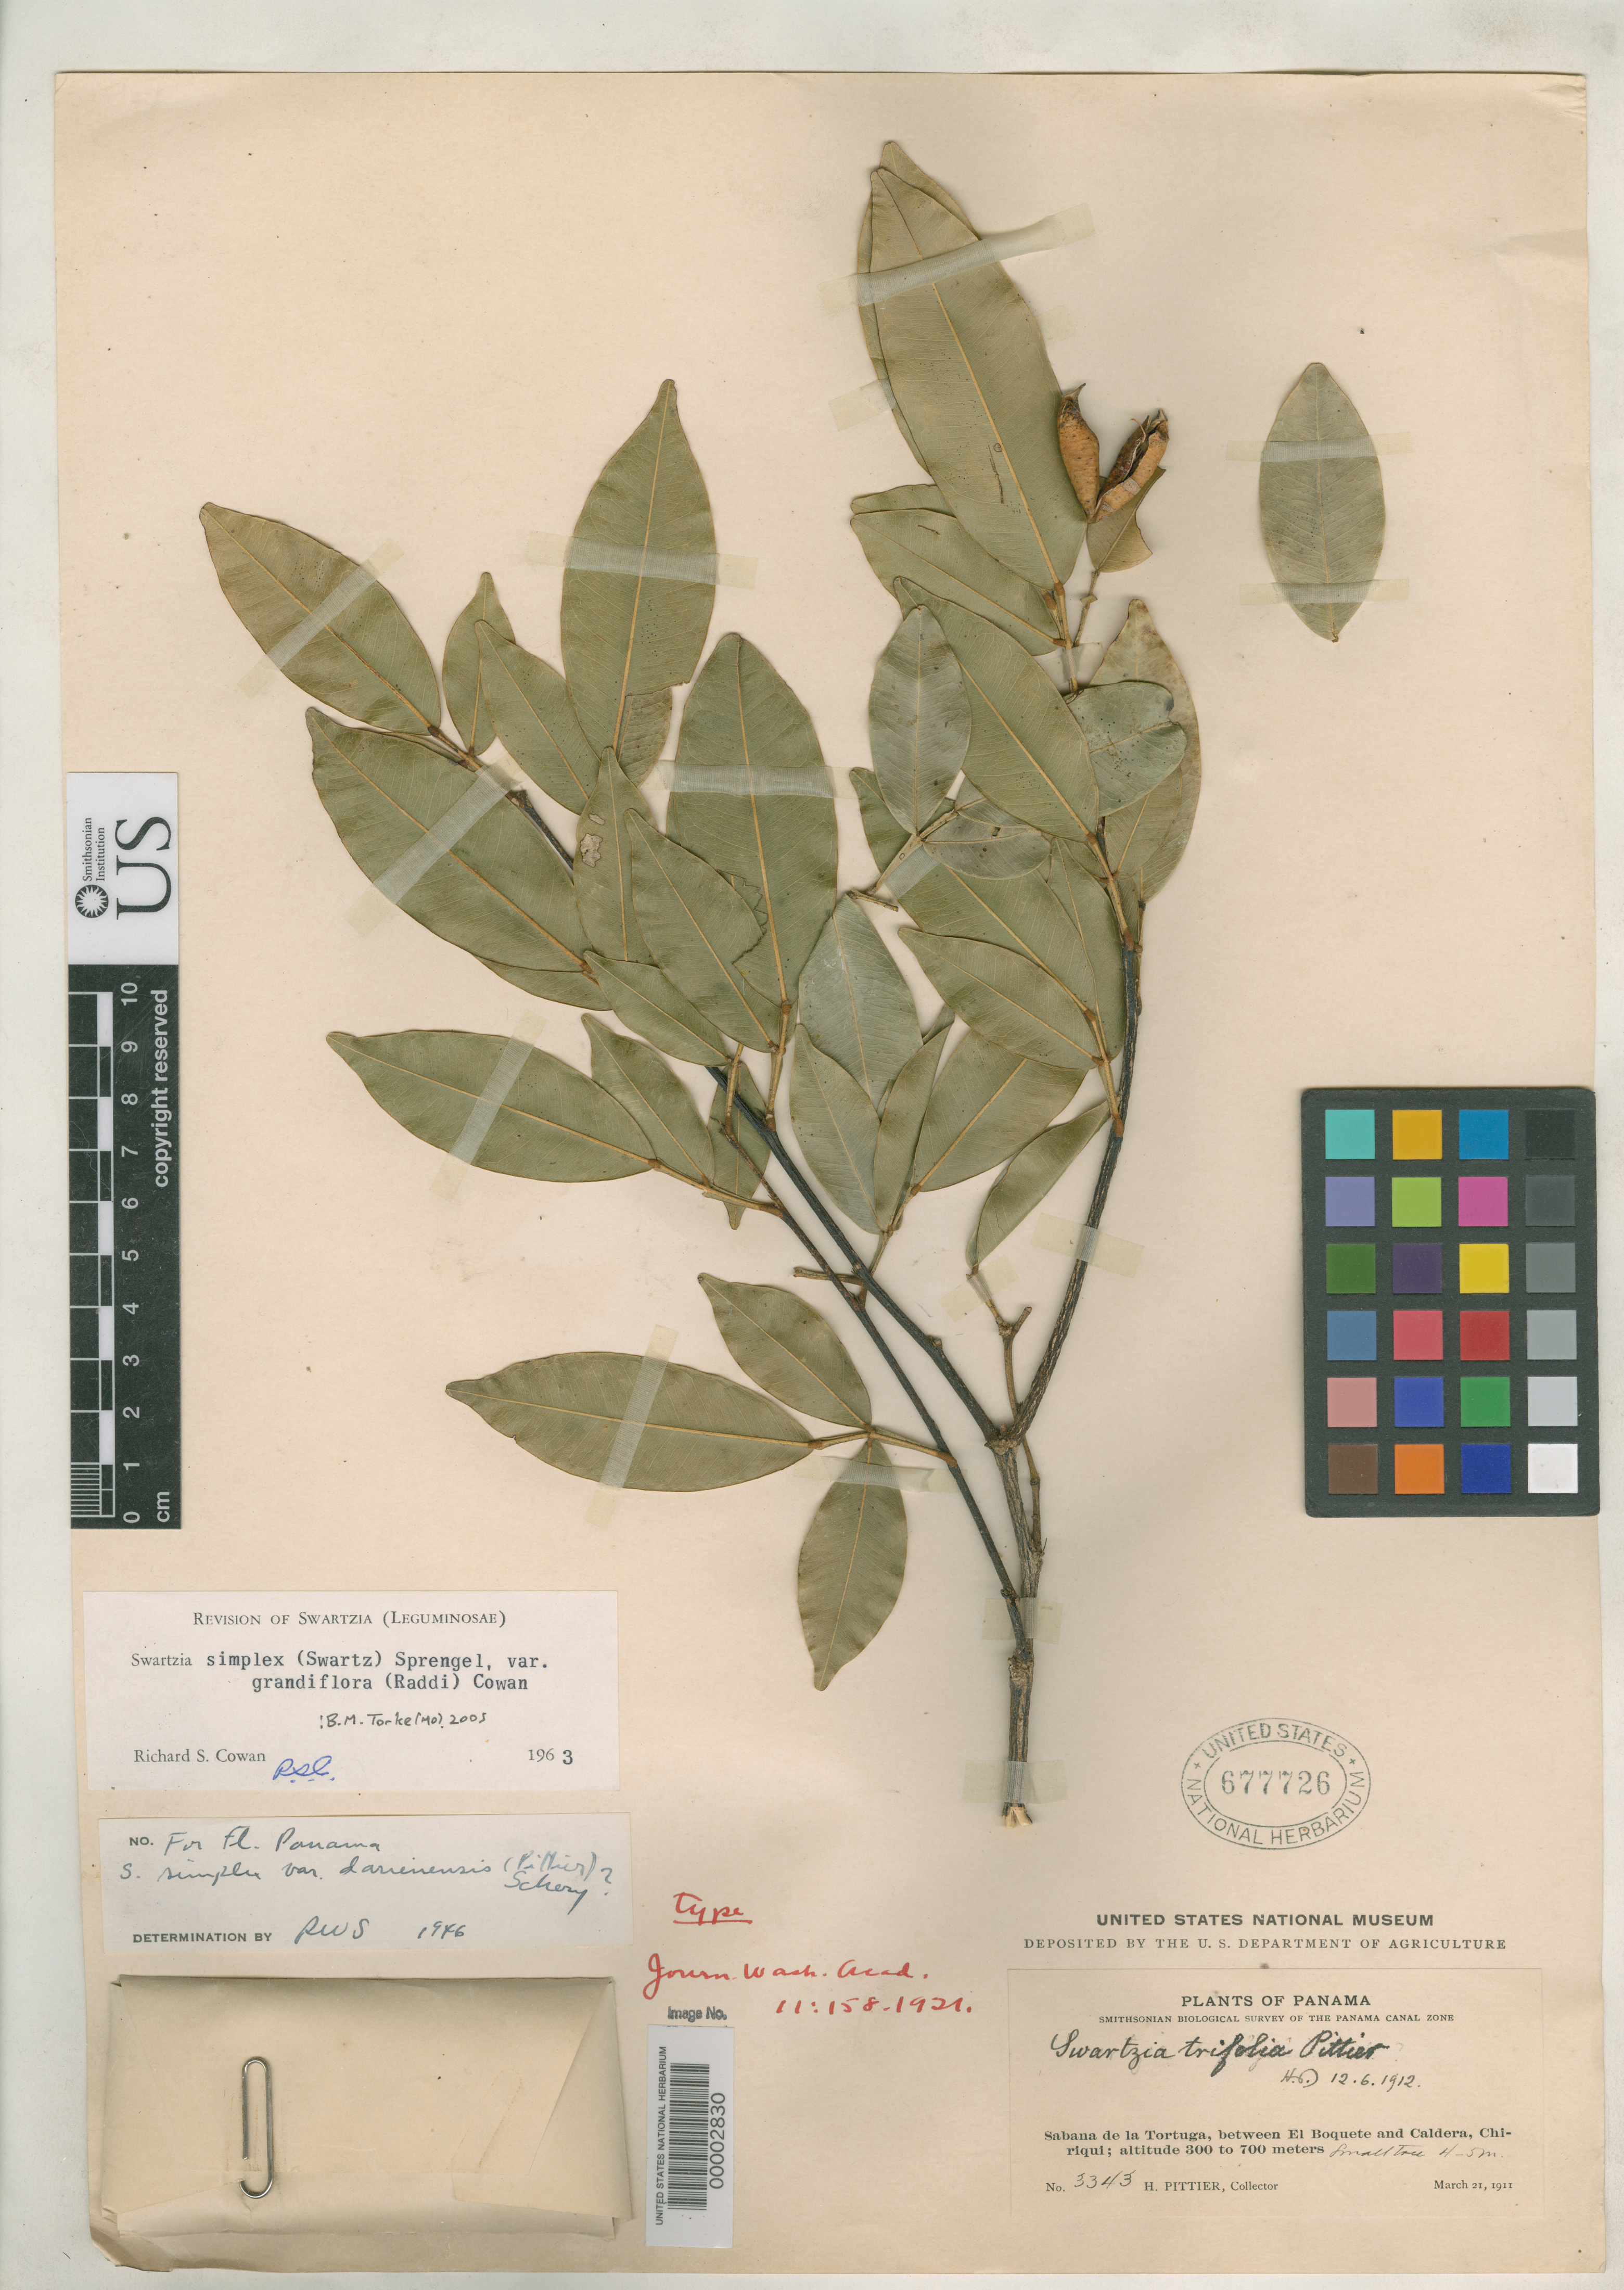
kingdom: Plantae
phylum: Tracheophyta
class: Magnoliopsida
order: Fabales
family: Fabaceae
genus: Swartzia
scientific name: Swartzia trifolia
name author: Pittier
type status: Isotype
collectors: H. F. Pittier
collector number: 3343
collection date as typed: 21 Mar 1911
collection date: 1911-03-21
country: Panama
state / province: Chiriquí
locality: Sabana de La Tortuga between El Boquete and Caldera.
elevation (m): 300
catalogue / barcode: US 677726